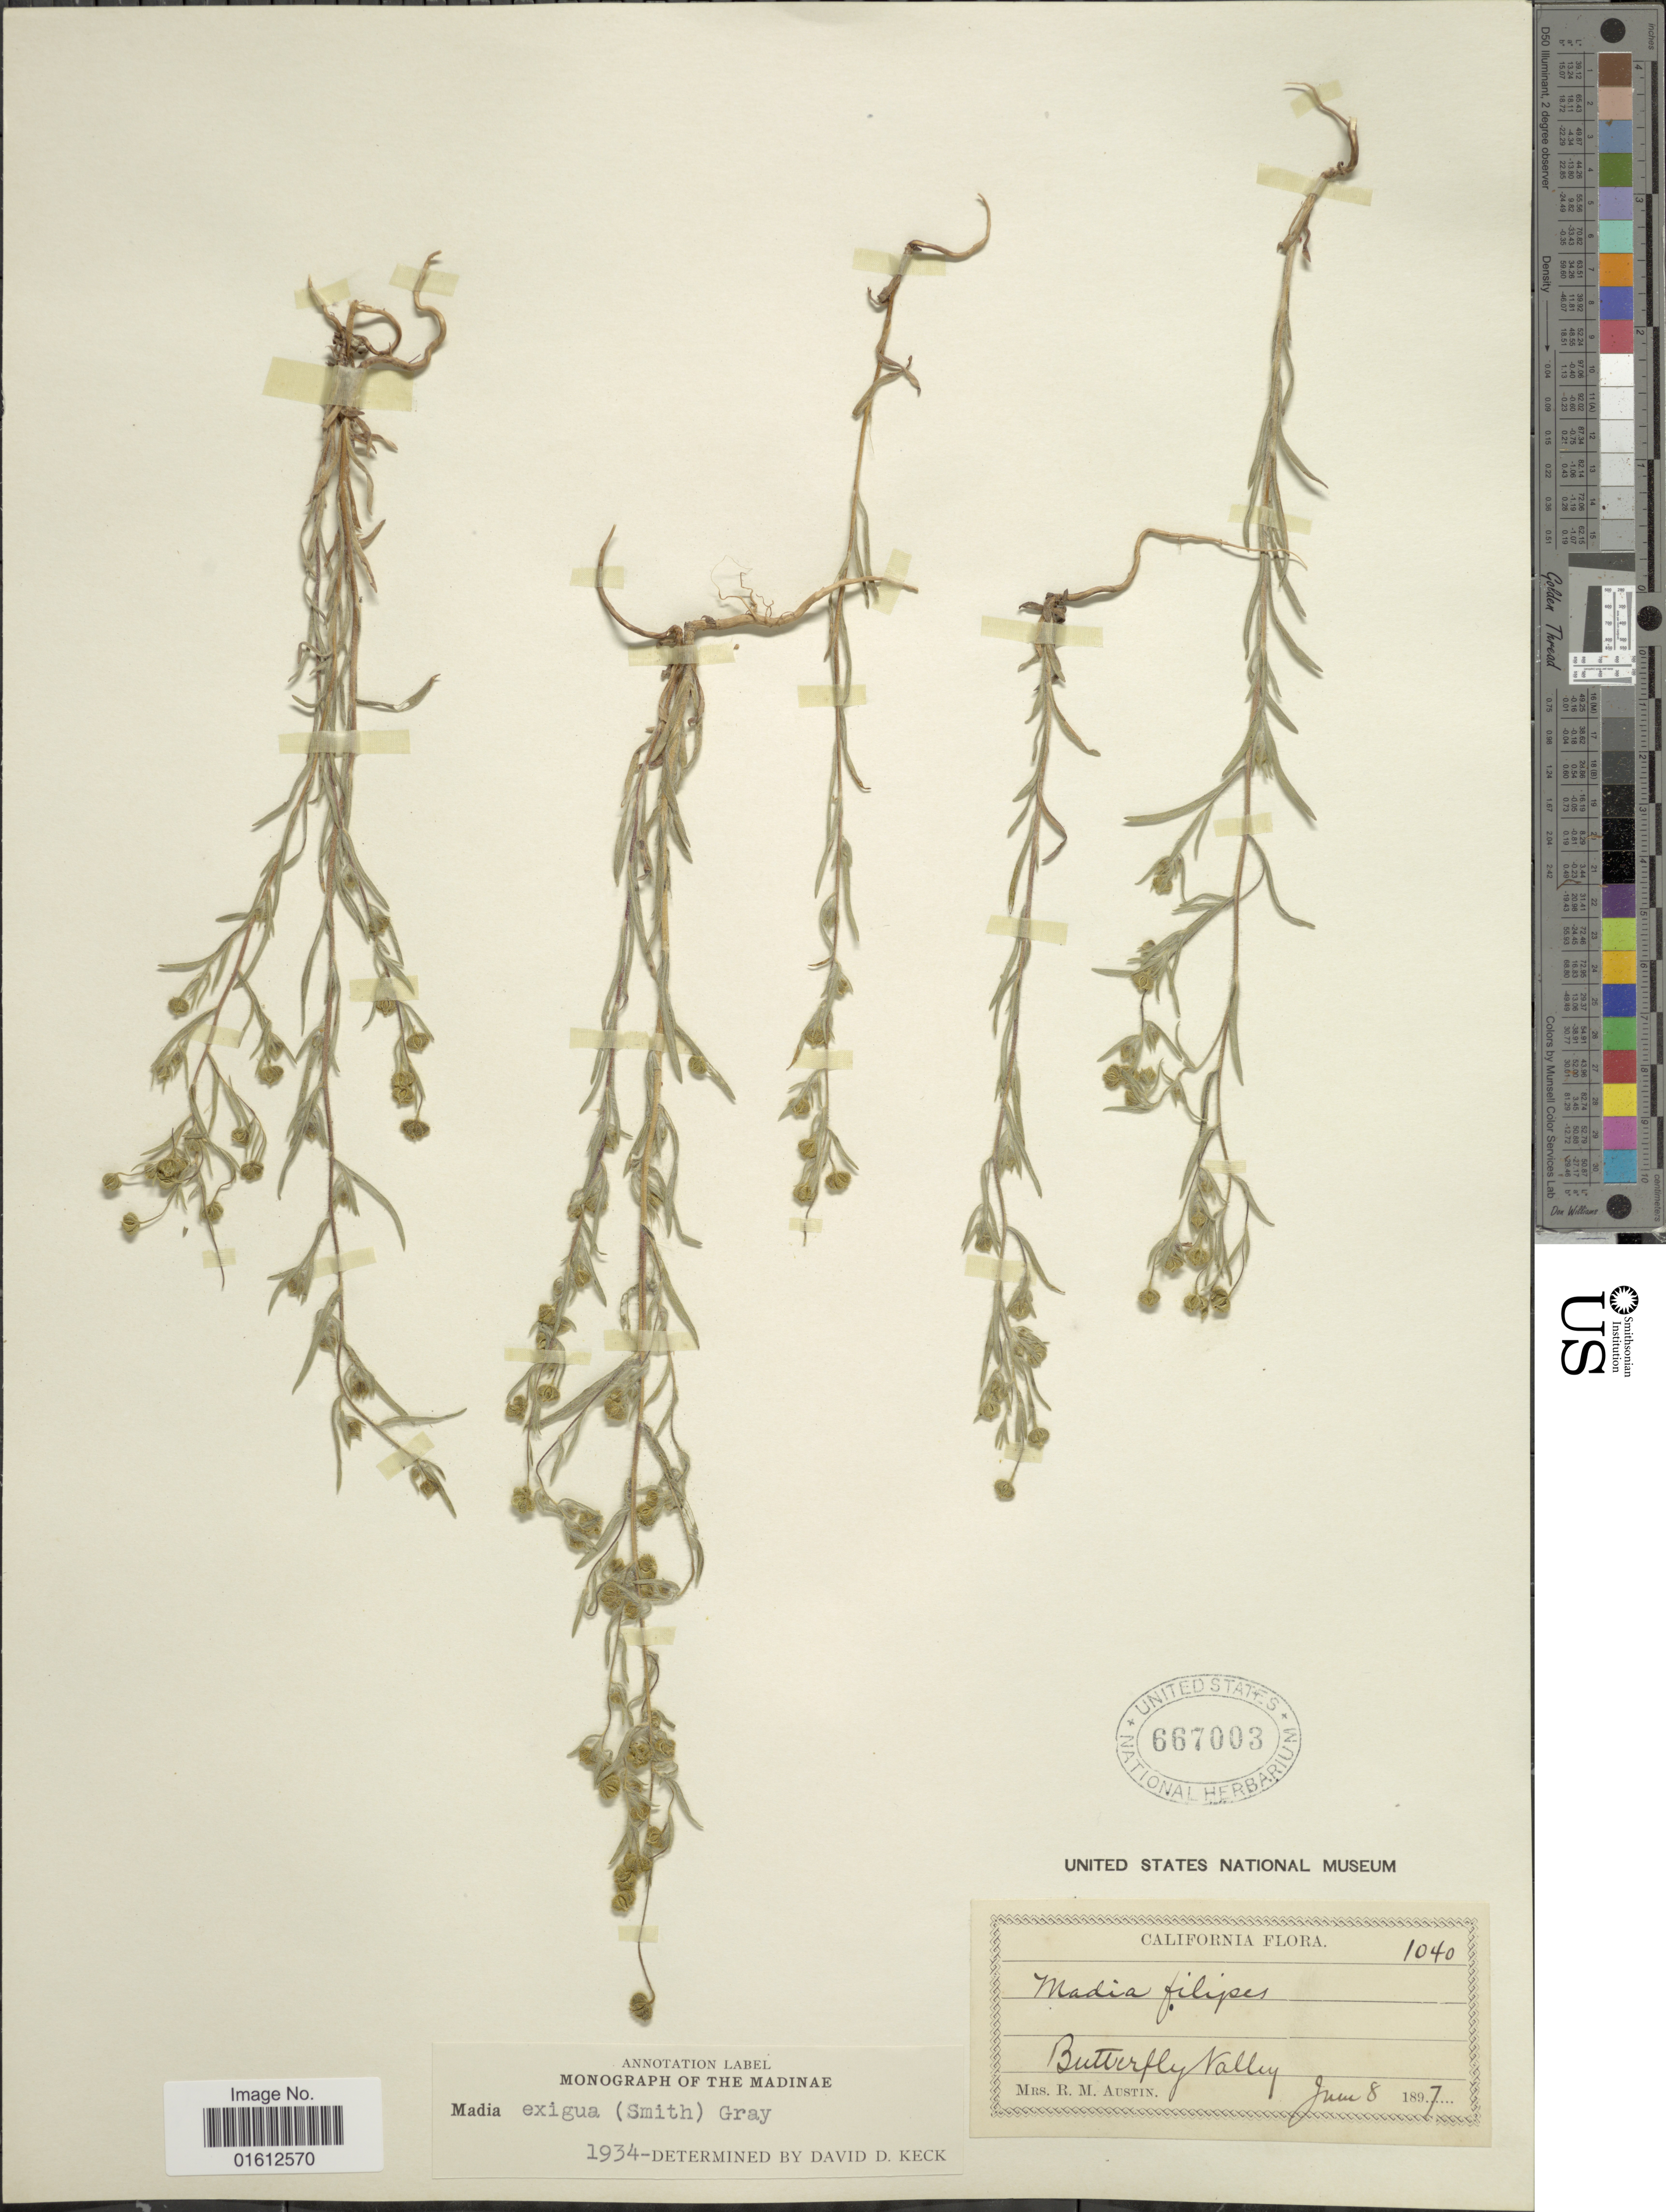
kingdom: Plantae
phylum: Tracheophyta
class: Magnoliopsida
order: Asterales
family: Asteraceae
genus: Madia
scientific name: Madia exigua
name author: (Sm.) A. Gray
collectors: R. Austin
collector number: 1040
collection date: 1897-06-08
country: United States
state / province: California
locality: Butterfly Valley.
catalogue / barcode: US 667003